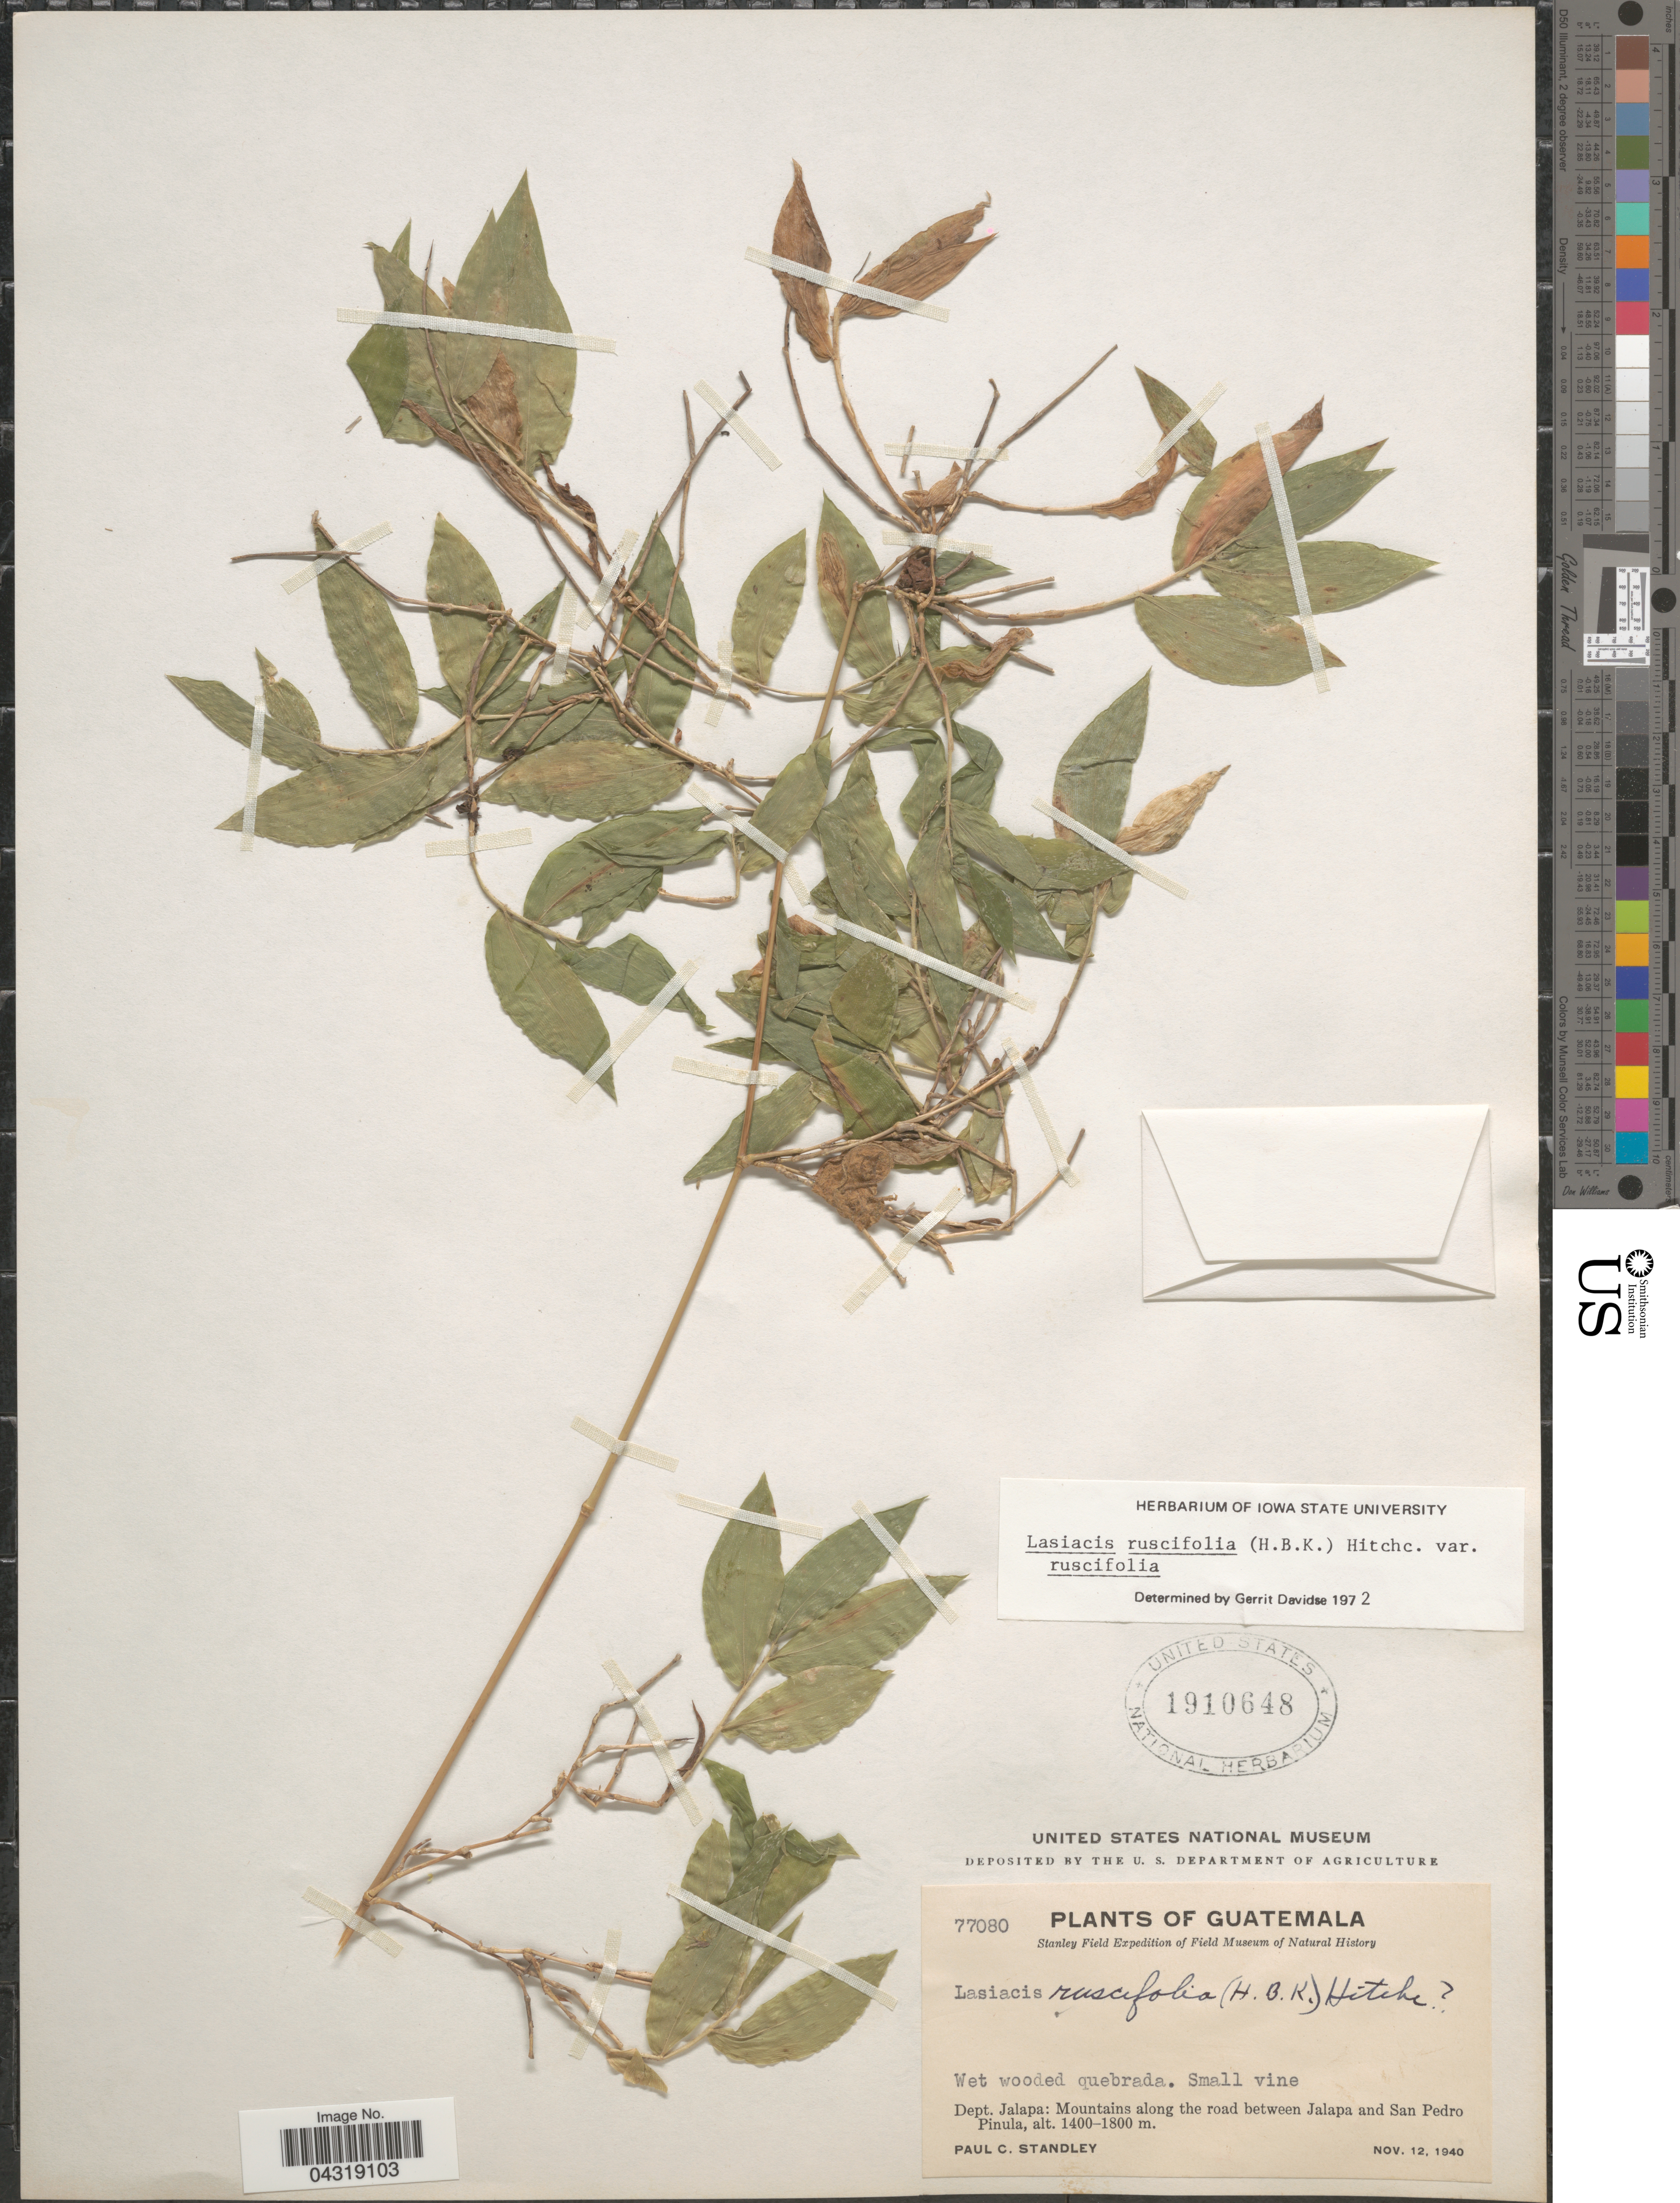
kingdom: Plantae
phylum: Tracheophyta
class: Liliopsida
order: Poales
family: Poaceae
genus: Lasiacis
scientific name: Lasiacis ruscifolia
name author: (Kunth) Hitchc.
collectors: P. C. Standley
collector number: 77080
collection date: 1940-11-12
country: Guatemala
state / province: Jalapa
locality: Stanley Field Expedition. Dept. Jalapa: Mountains along the road between Jalapa and San Pedro Pinula.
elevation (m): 1400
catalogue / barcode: US 1910648